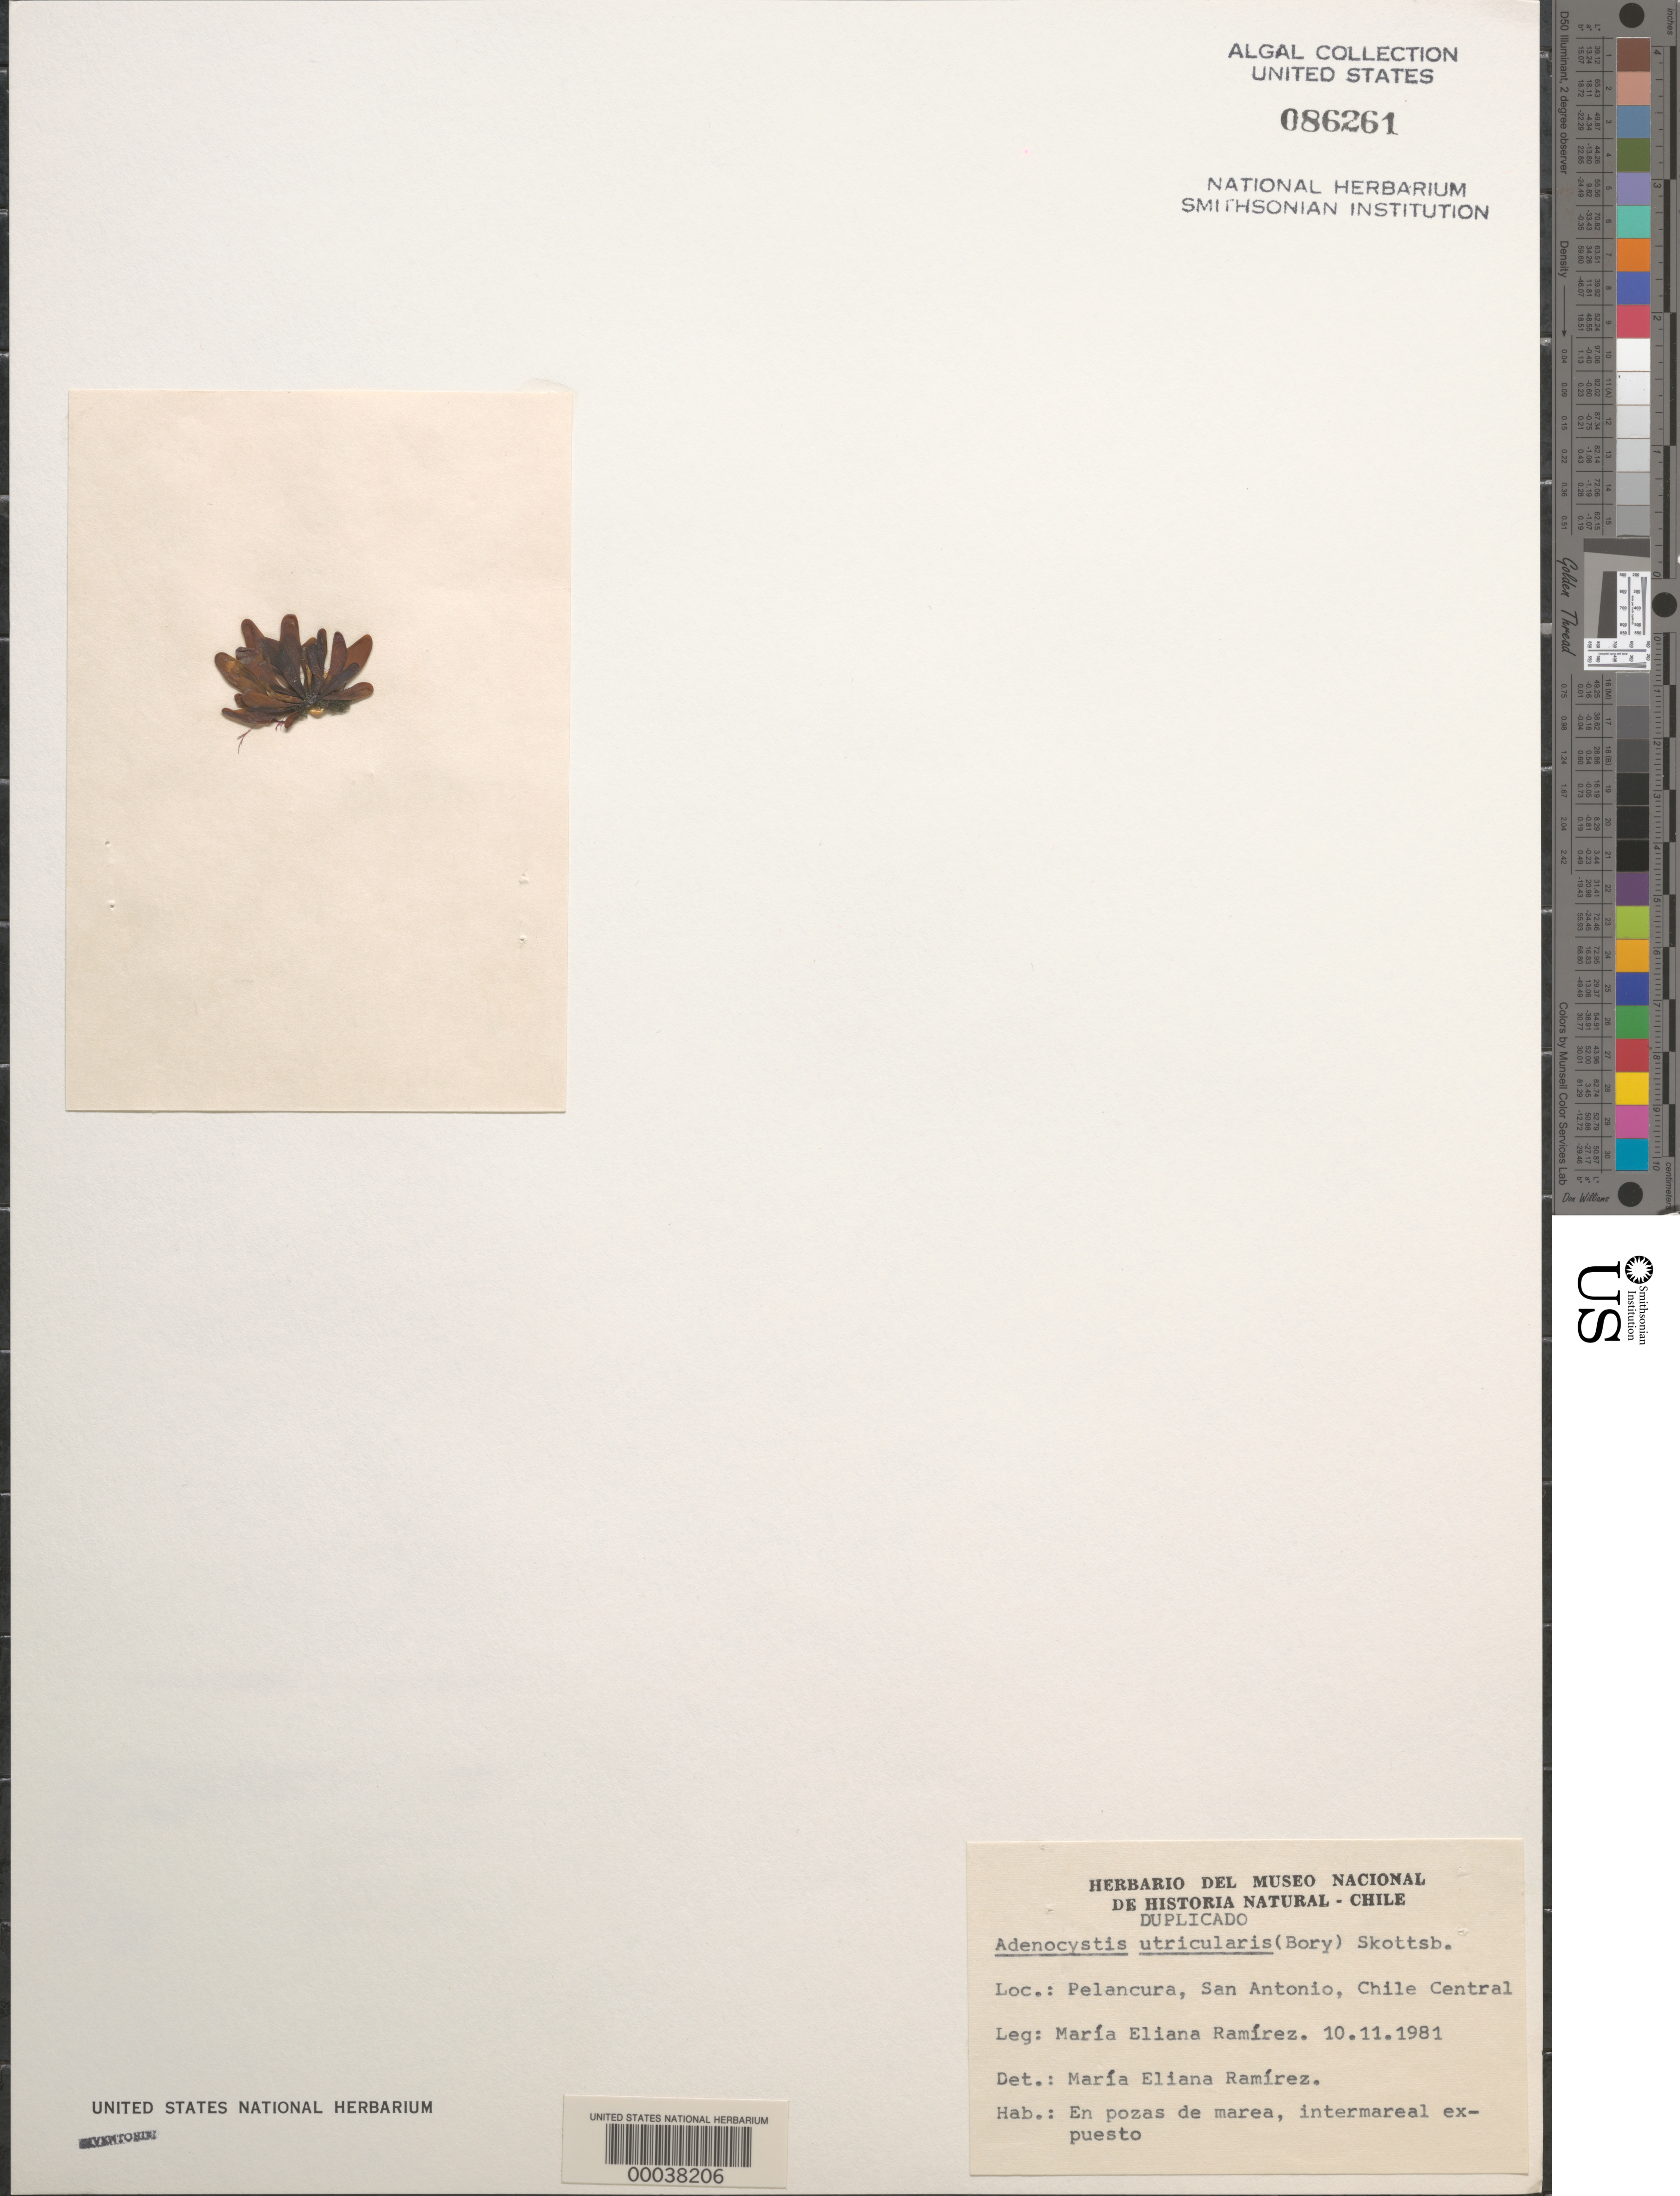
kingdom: Chromista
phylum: Ochrophyta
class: Phaeophyceae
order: Ectocarpales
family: Adenocystaceae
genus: Adenocystis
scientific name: Adenocystis utricularis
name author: (Bory) Skottsberg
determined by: Ramírez, M. E.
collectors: M. E. Ramirez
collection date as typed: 10 Nov 1981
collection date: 1981-11-10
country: Chile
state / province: Región Metropolitana (RM)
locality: Pelancura, san antonio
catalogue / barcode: US 86261